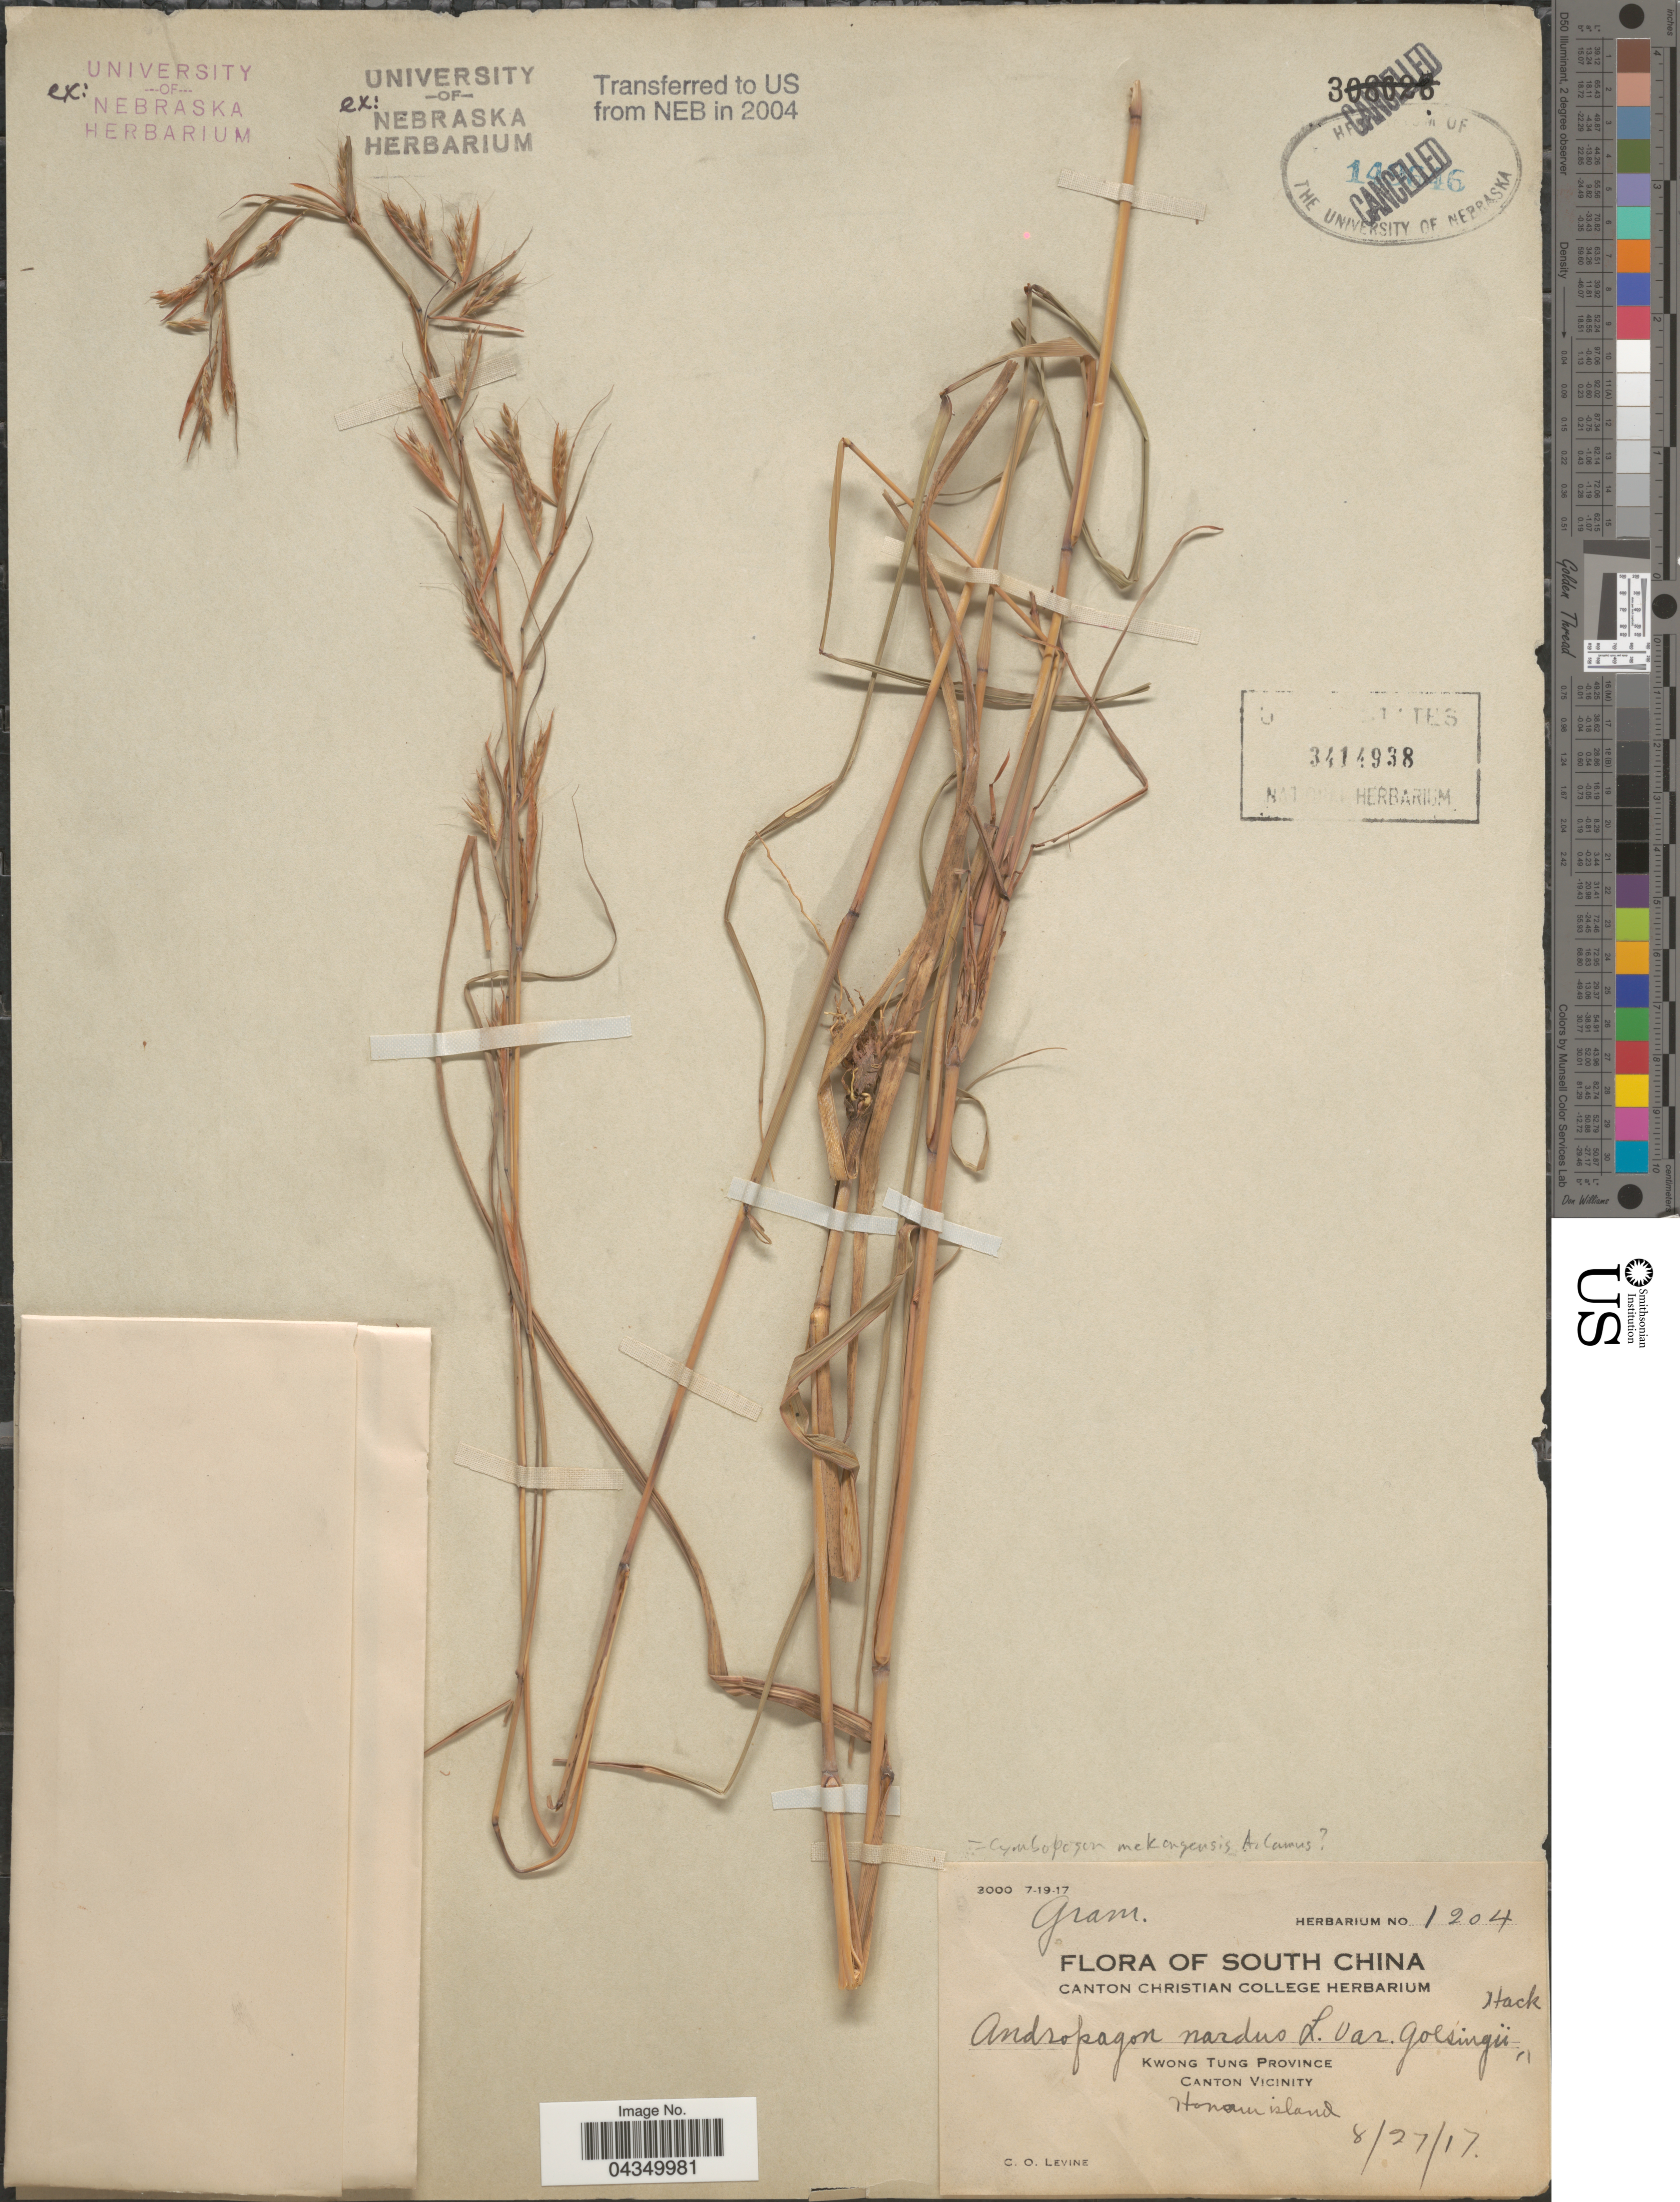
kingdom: Plantae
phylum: Tracheophyta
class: Liliopsida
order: Poales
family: Poaceae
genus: Cymbopogon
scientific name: Cymbopogon mekongensis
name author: A. Camus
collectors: C. O. Levine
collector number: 1204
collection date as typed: Transcribed d/m/y: 27/8/17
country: China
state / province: Guangdong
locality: South China. Kwong Tung Province. Canton Vicinity. Honam island.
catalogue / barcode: US 3414938